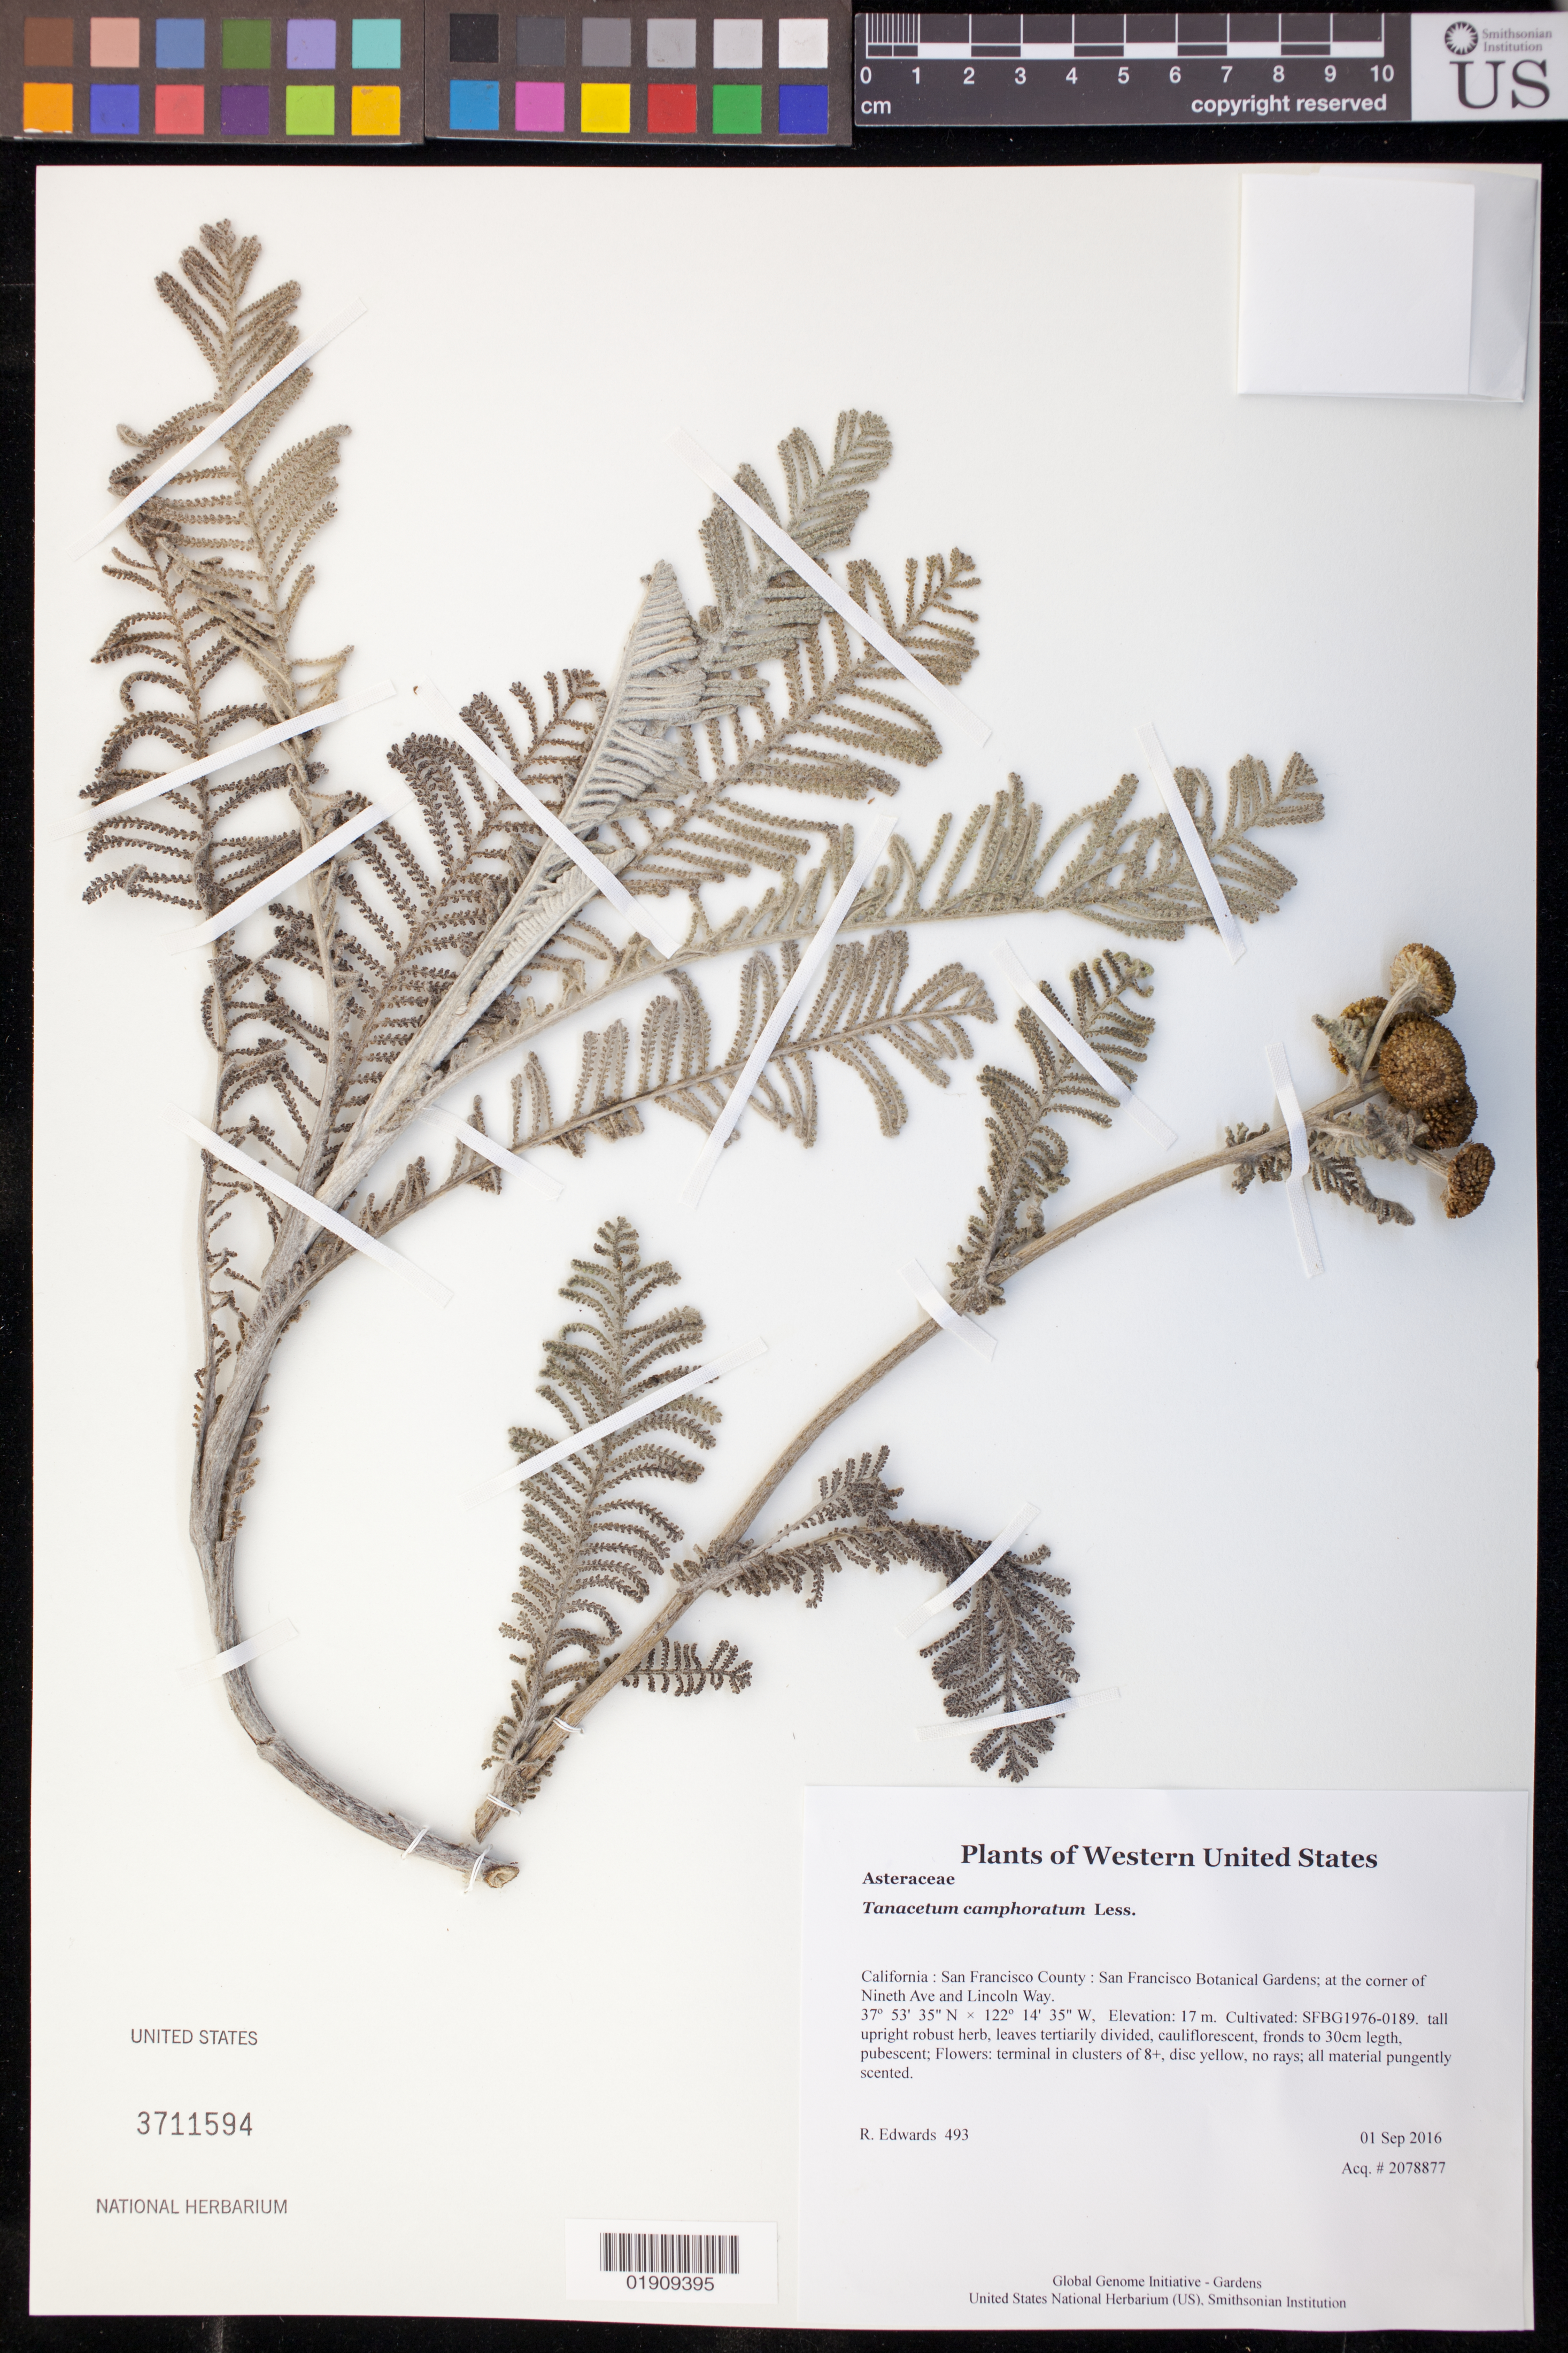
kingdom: Plantae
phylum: Tracheophyta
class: Magnoliopsida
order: Asterales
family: Asteraceae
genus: Tanacetum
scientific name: Tanacetum camphoratum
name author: Less.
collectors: R.D. Edwards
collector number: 493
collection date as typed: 1 September 2016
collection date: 2016-09-01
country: United States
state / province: California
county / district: San Francisco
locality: San Francisco Botanical Gardens; at the corner of Ninth Ave and Lincoln Way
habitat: Cultivated: SFBG1976-0189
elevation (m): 16.9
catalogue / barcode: US 3711594